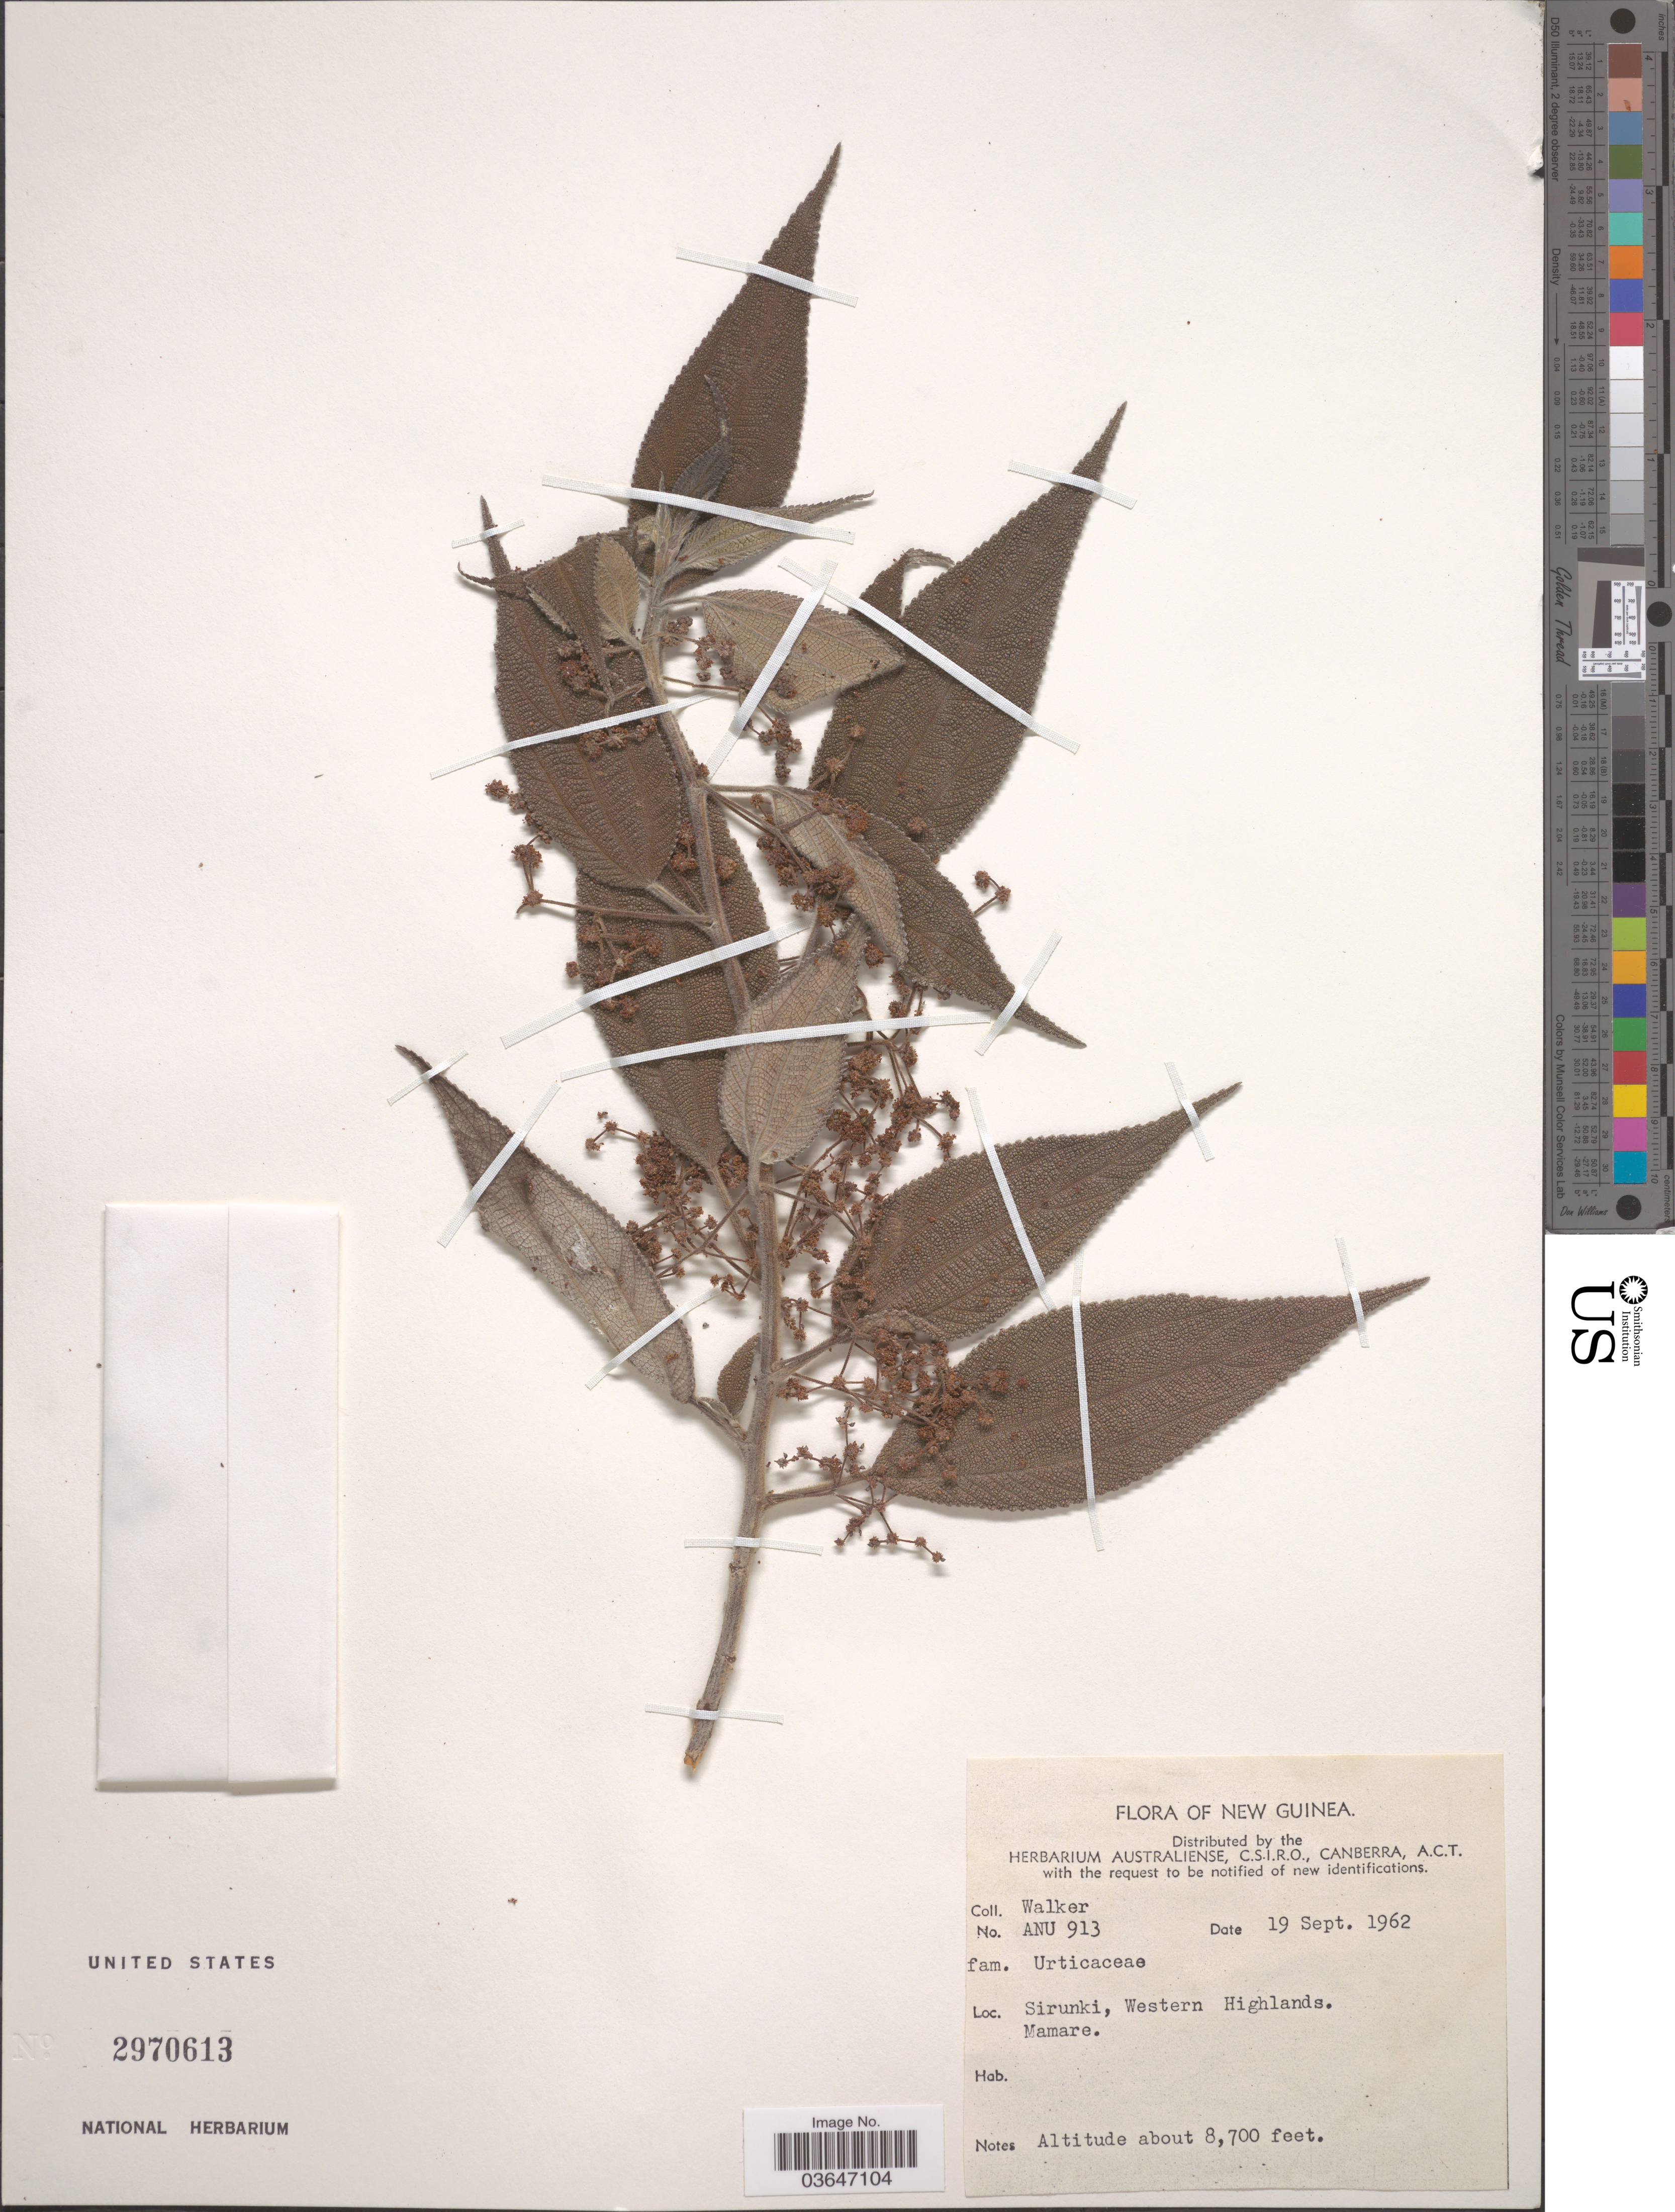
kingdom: Plantae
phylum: Tracheophyta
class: Magnoliopsida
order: Proteales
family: Proteaceae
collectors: -. Walker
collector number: ANU 913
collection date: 1962-09-19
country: Papua New Guinea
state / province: Western Highlands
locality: New Guinea. Sirunki, Mamare.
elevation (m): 2652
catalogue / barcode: US 2970613